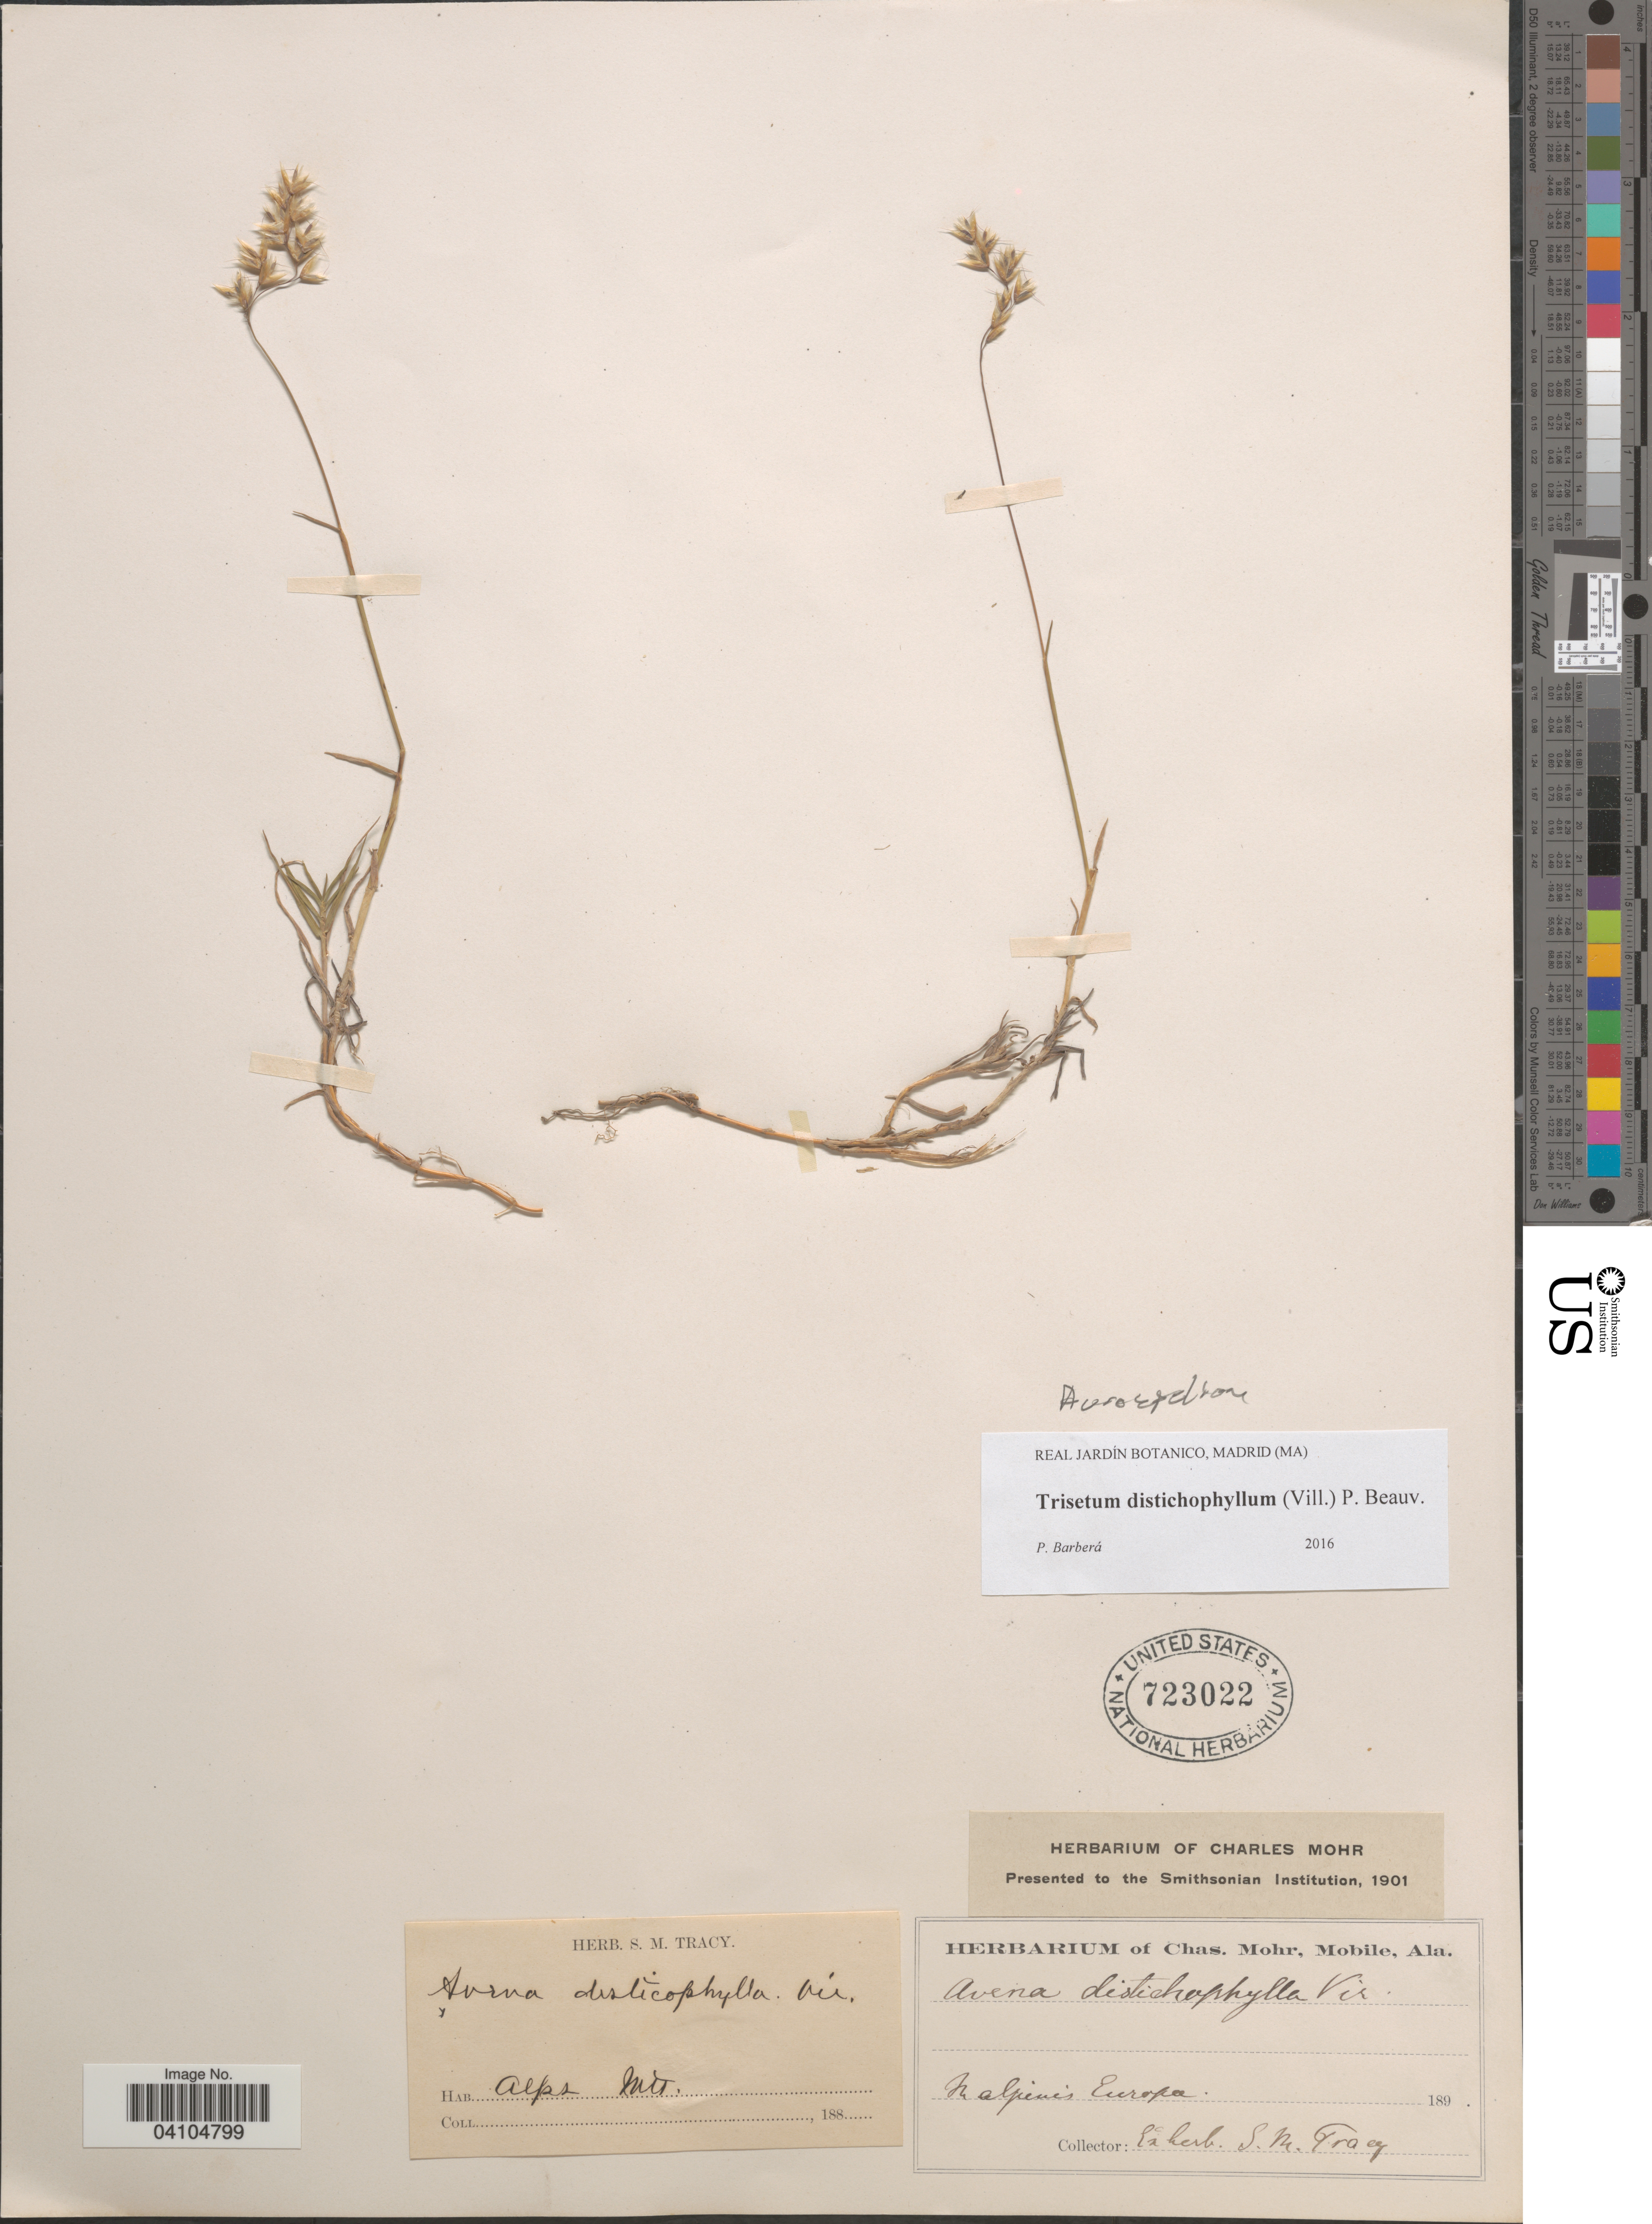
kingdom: Plantae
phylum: Tracheophyta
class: Liliopsida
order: Poales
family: Poaceae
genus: Acrospelion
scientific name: Acrospelion distichophyllum ined.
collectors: Ex herb. S. M. Tracy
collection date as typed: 188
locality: Alps Mts. In alpinis Europa.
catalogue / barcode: US 723022